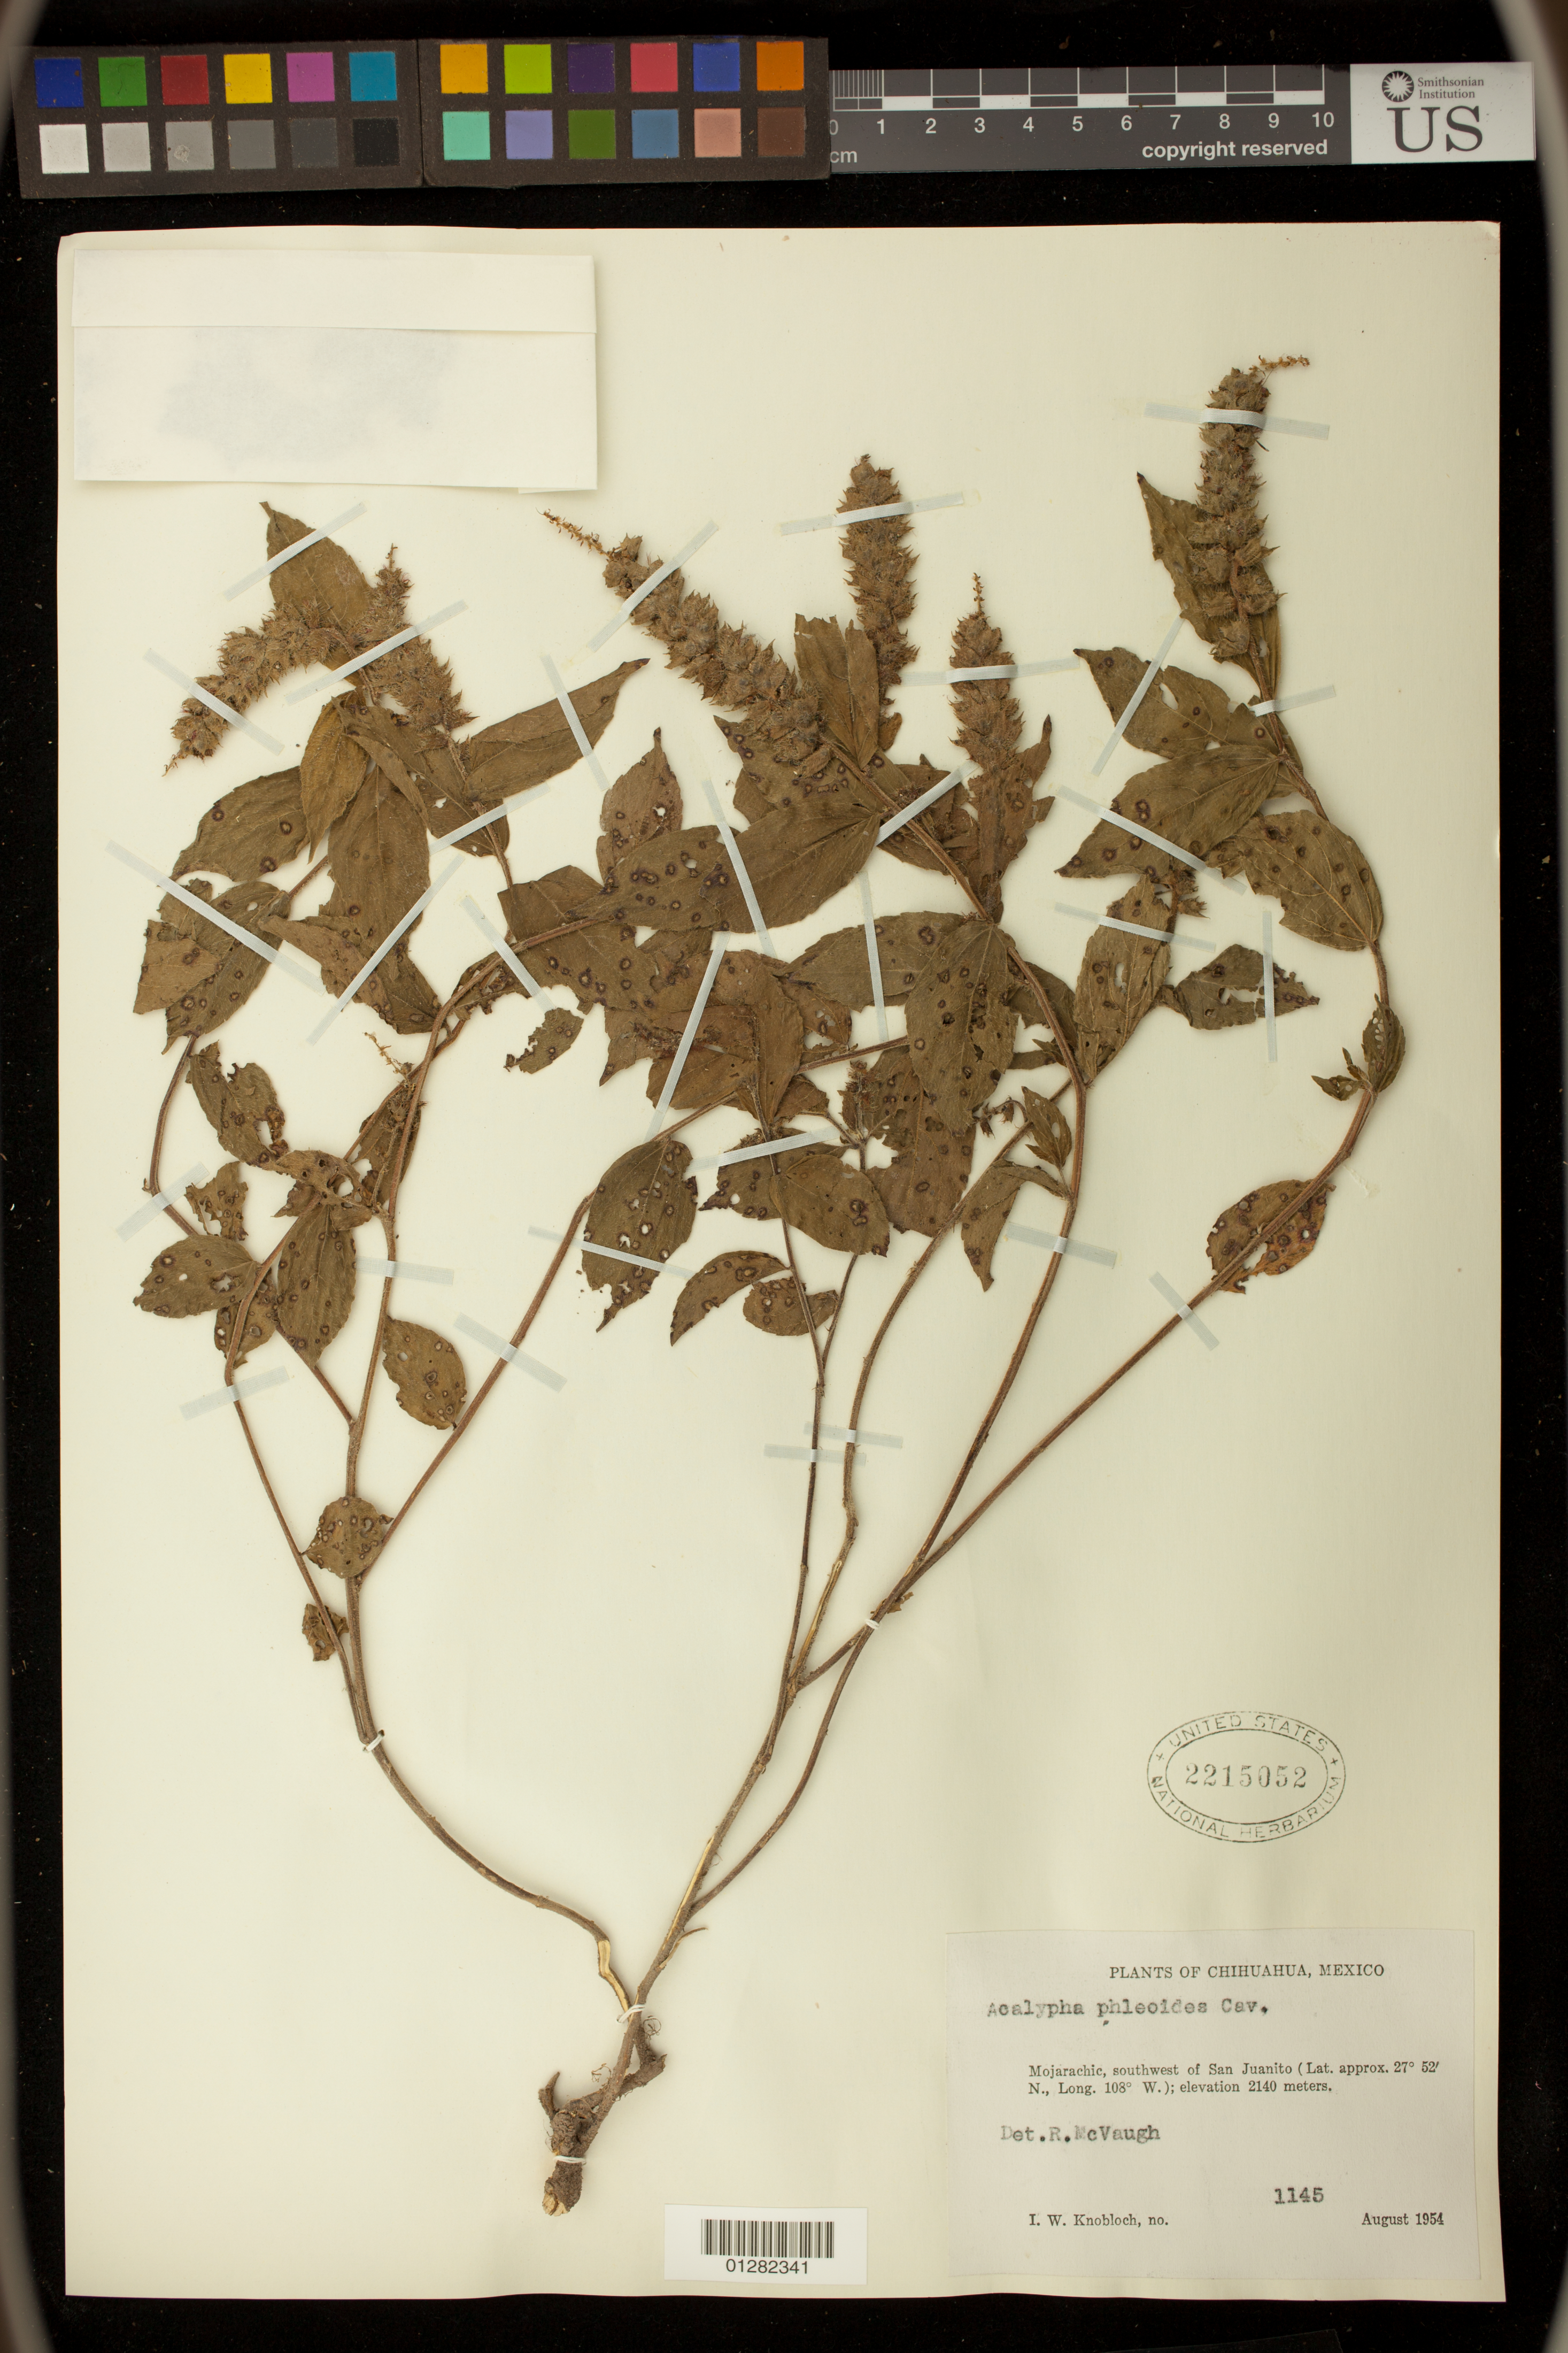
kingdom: Plantae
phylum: Tracheophyta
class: Magnoliopsida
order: Malpighiales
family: Euphorbiaceae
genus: Acalypha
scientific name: Acalypha phleoides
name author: Cav.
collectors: M. E. Jones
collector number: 1145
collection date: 1954-08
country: Mexico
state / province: Chihuahua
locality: Mojarachic, southwest of San Juanito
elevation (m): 2140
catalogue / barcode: US 2215052